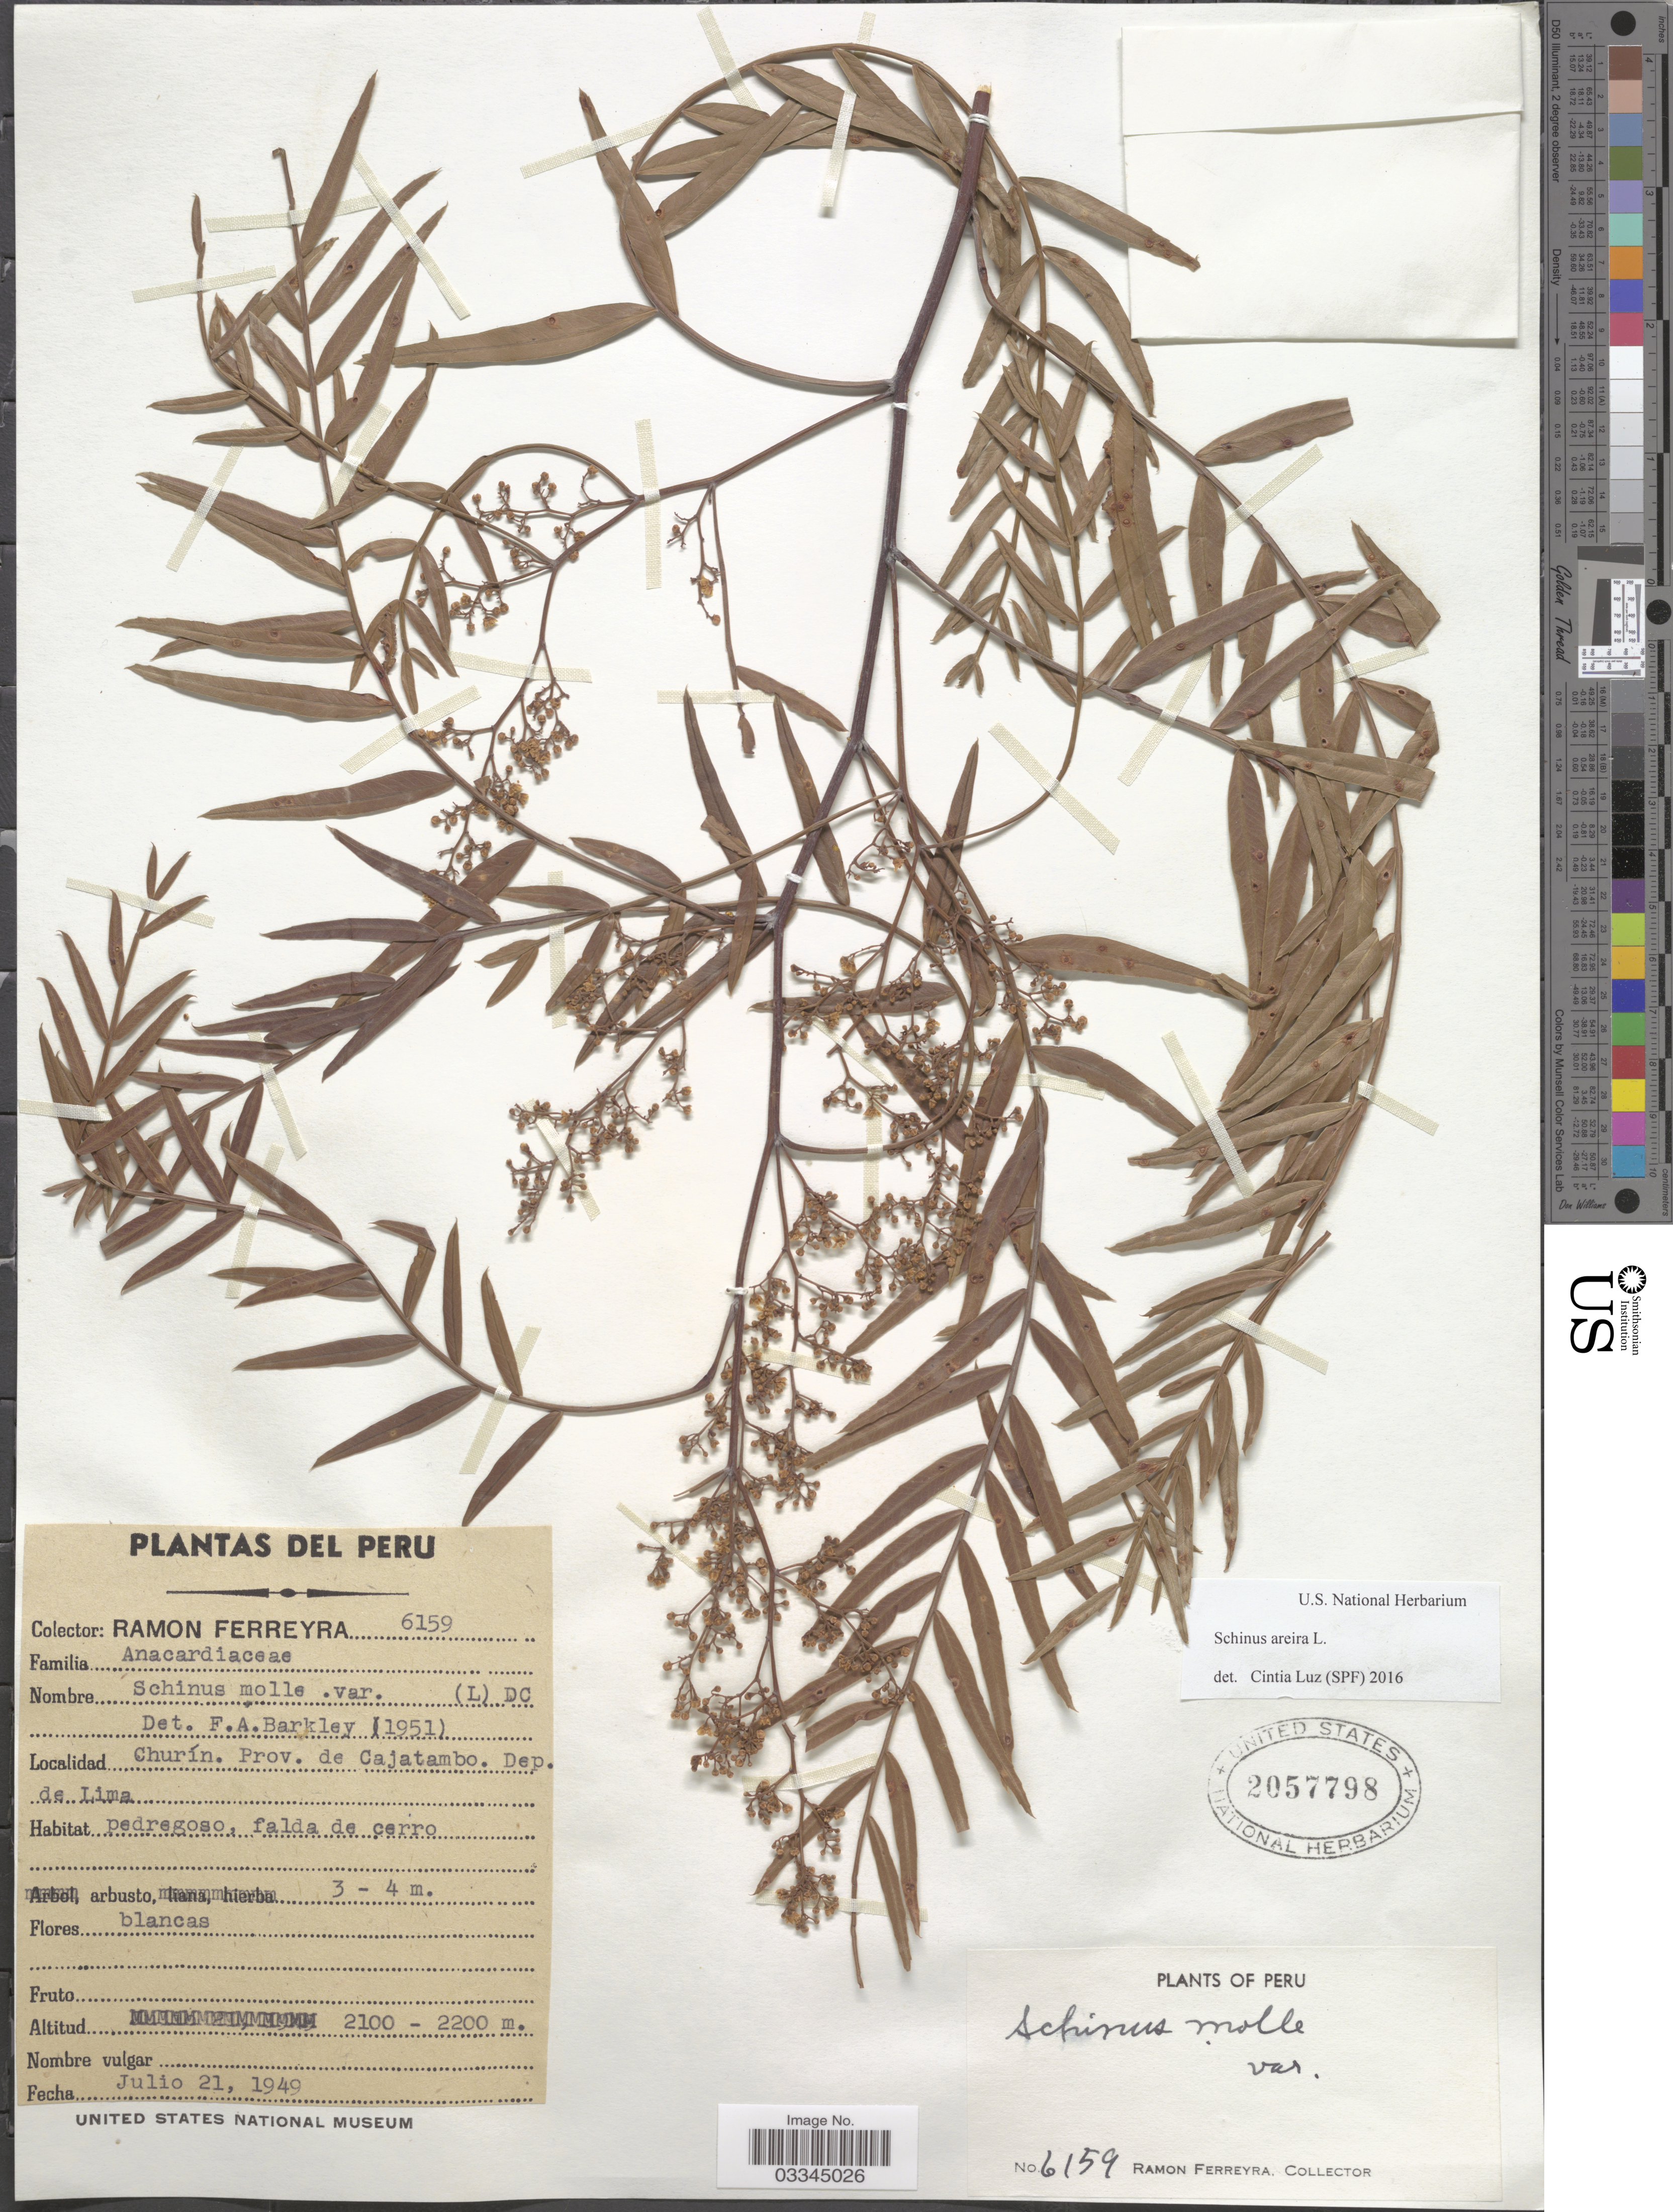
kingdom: Plantae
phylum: Tracheophyta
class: Magnoliopsida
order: Sapindales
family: Anacardiaceae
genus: Schinus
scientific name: Schinus areira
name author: L.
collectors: R. A. Ferreyra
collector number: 6159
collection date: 1949-07-21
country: Peru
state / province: Lima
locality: Churín. Prov. de Cajatambo. Dep. de Lima.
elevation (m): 2100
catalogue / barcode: US 2057798